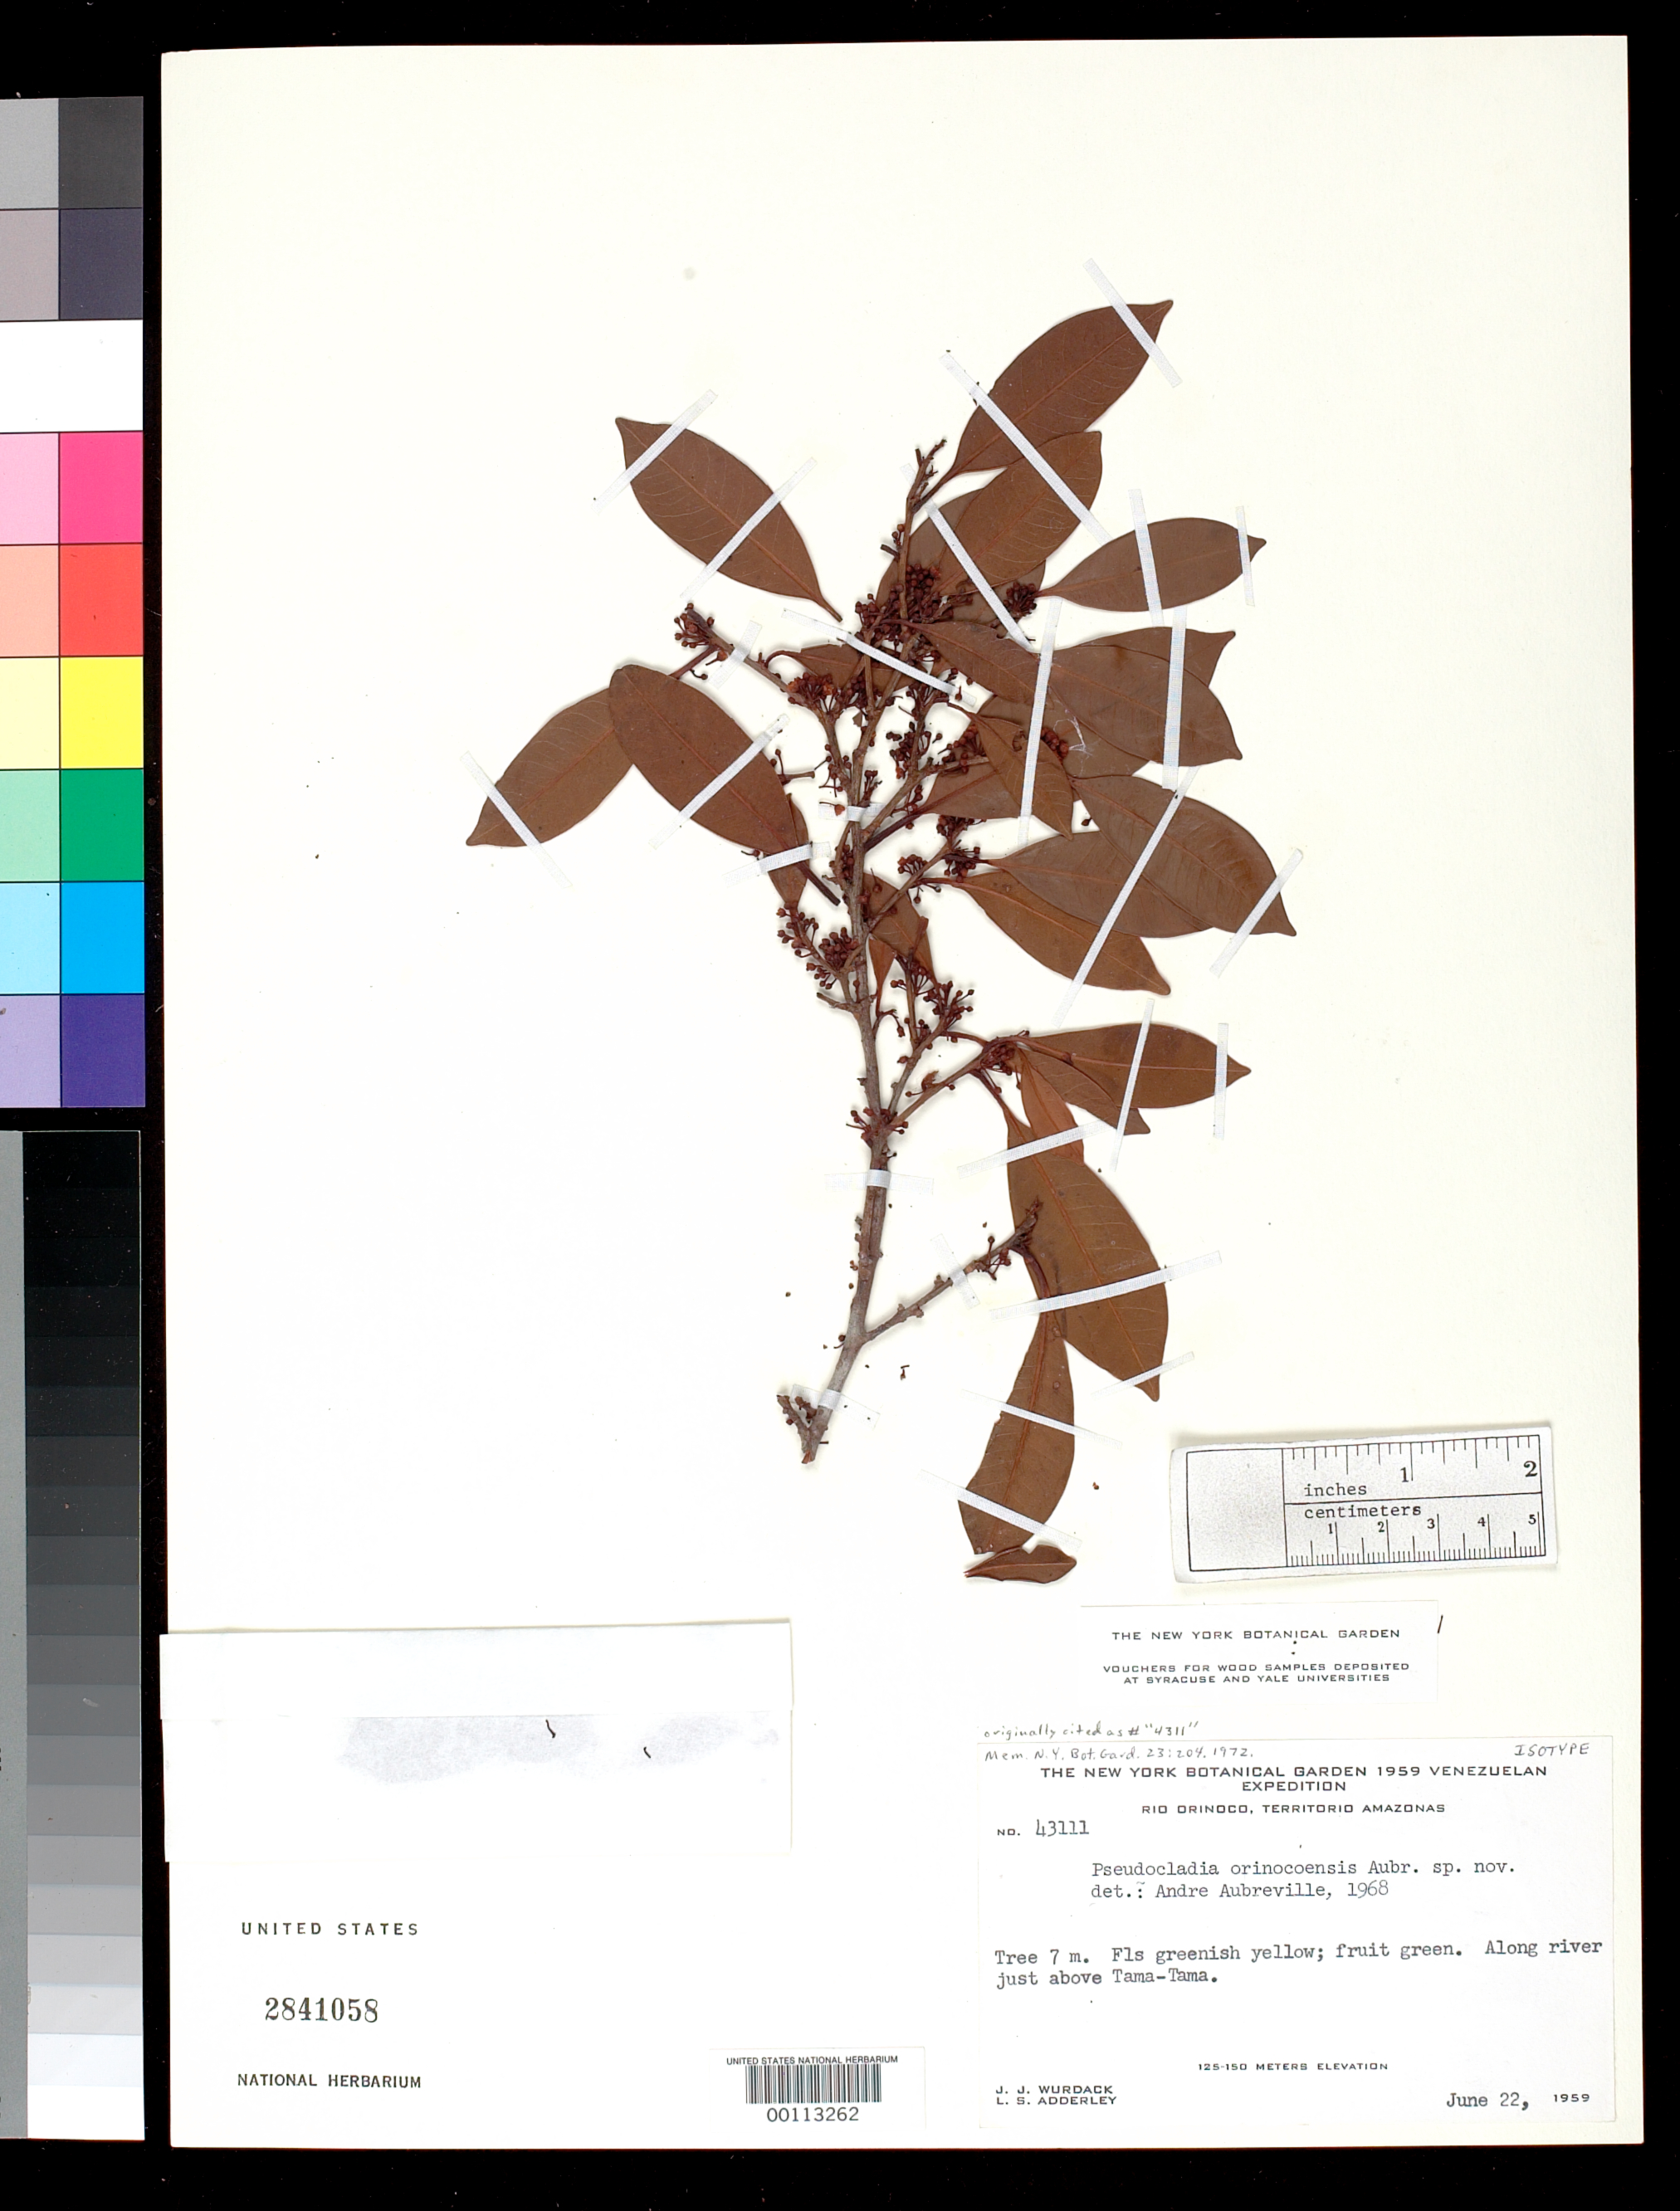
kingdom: Plantae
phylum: Tracheophyta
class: Magnoliopsida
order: Ericales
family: Sapotaceae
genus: Pseudocladia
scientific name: Pseudocladia orinocoensis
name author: Aubrév.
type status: Isotype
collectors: J. J. Wurdack & L. S. Adderley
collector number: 43111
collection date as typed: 22 Jun 1959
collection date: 1959-06-22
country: Venezuela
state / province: Amazonas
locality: Rio Orinoco, just above Tama-Tama.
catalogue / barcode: US 2841058